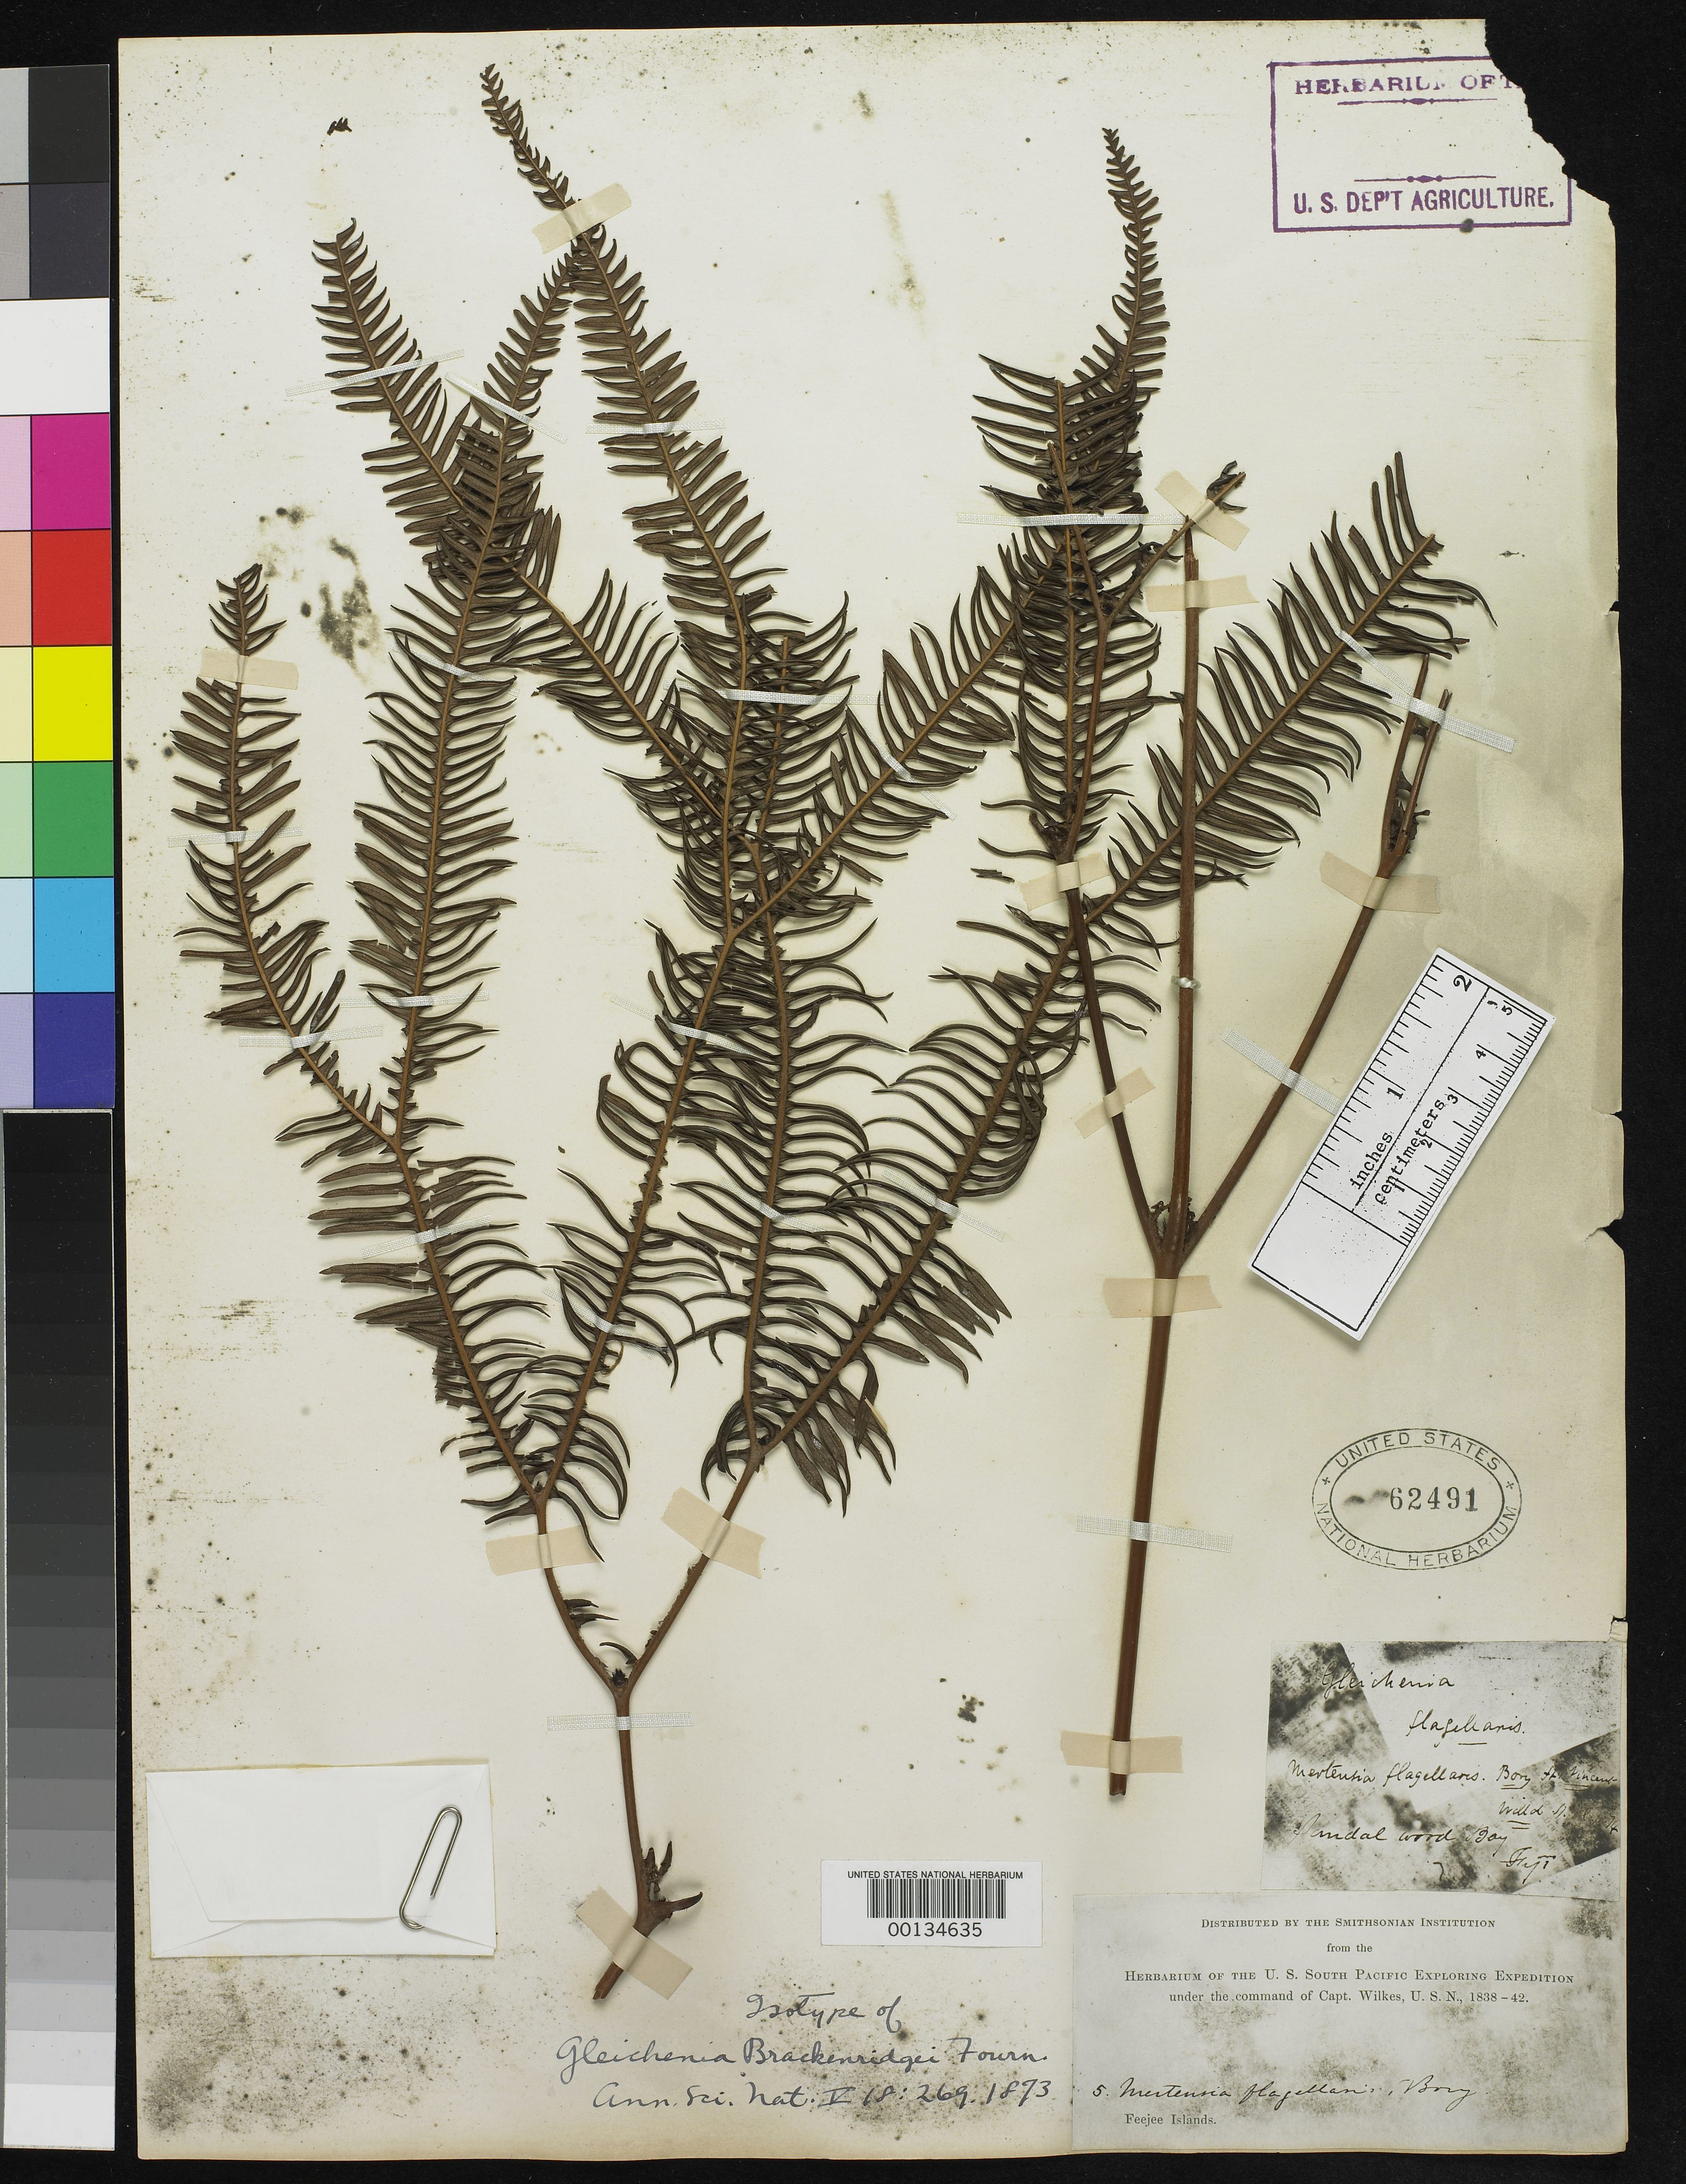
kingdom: Plantae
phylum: Tracheophyta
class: Polypodiopsida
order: Gleicheniales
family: Gleicheniaceae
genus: Gleichenia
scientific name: Gleichenia brackenridgei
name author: E. Fourn.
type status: Type Collection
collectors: Wilkes Explor. Exped.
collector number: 5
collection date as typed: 1838 to -- --- 1842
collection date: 1838/1842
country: Fiji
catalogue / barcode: US 62491